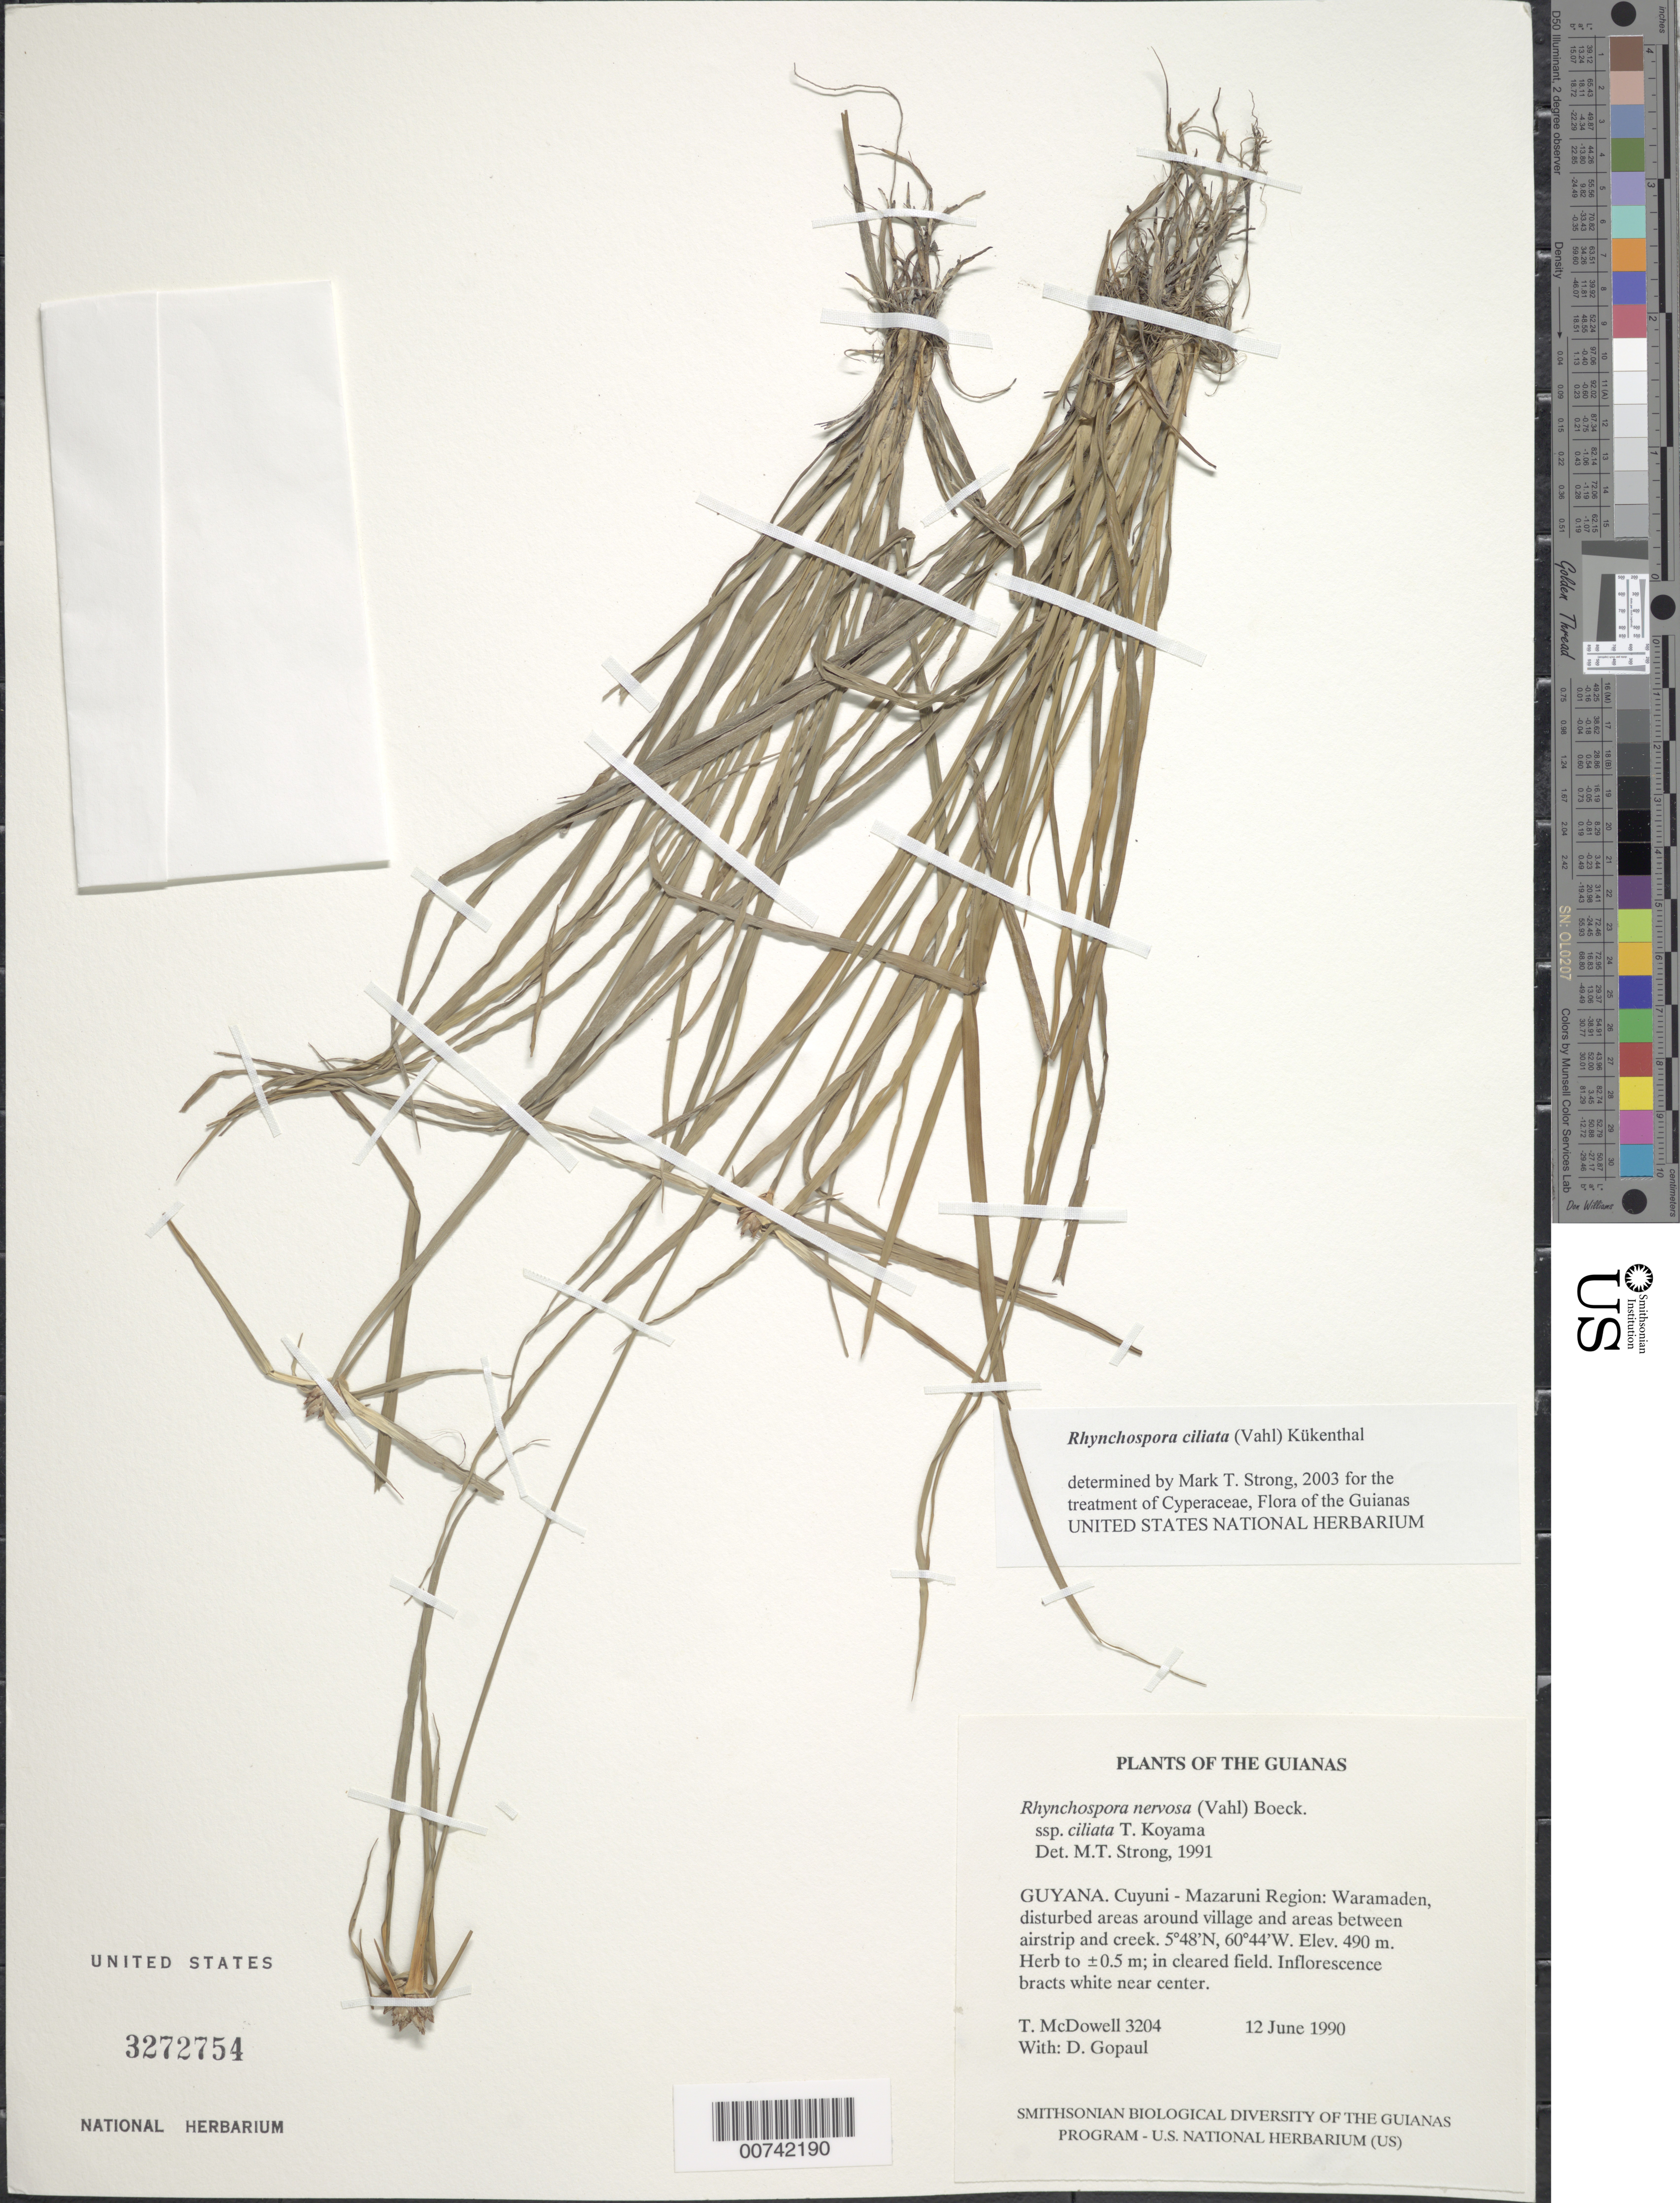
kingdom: Plantae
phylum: Tracheophyta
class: Liliopsida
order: Poales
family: Cyperaceae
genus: Rhynchospora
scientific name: Rhynchospora ciliata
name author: (G. Mey.) Kük.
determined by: Strong, M. T., (US), Smithsonian Institution - National Museum of Natural History (UNITED STATES)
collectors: T. McDowell & D. Gopaul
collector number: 3204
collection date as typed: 12 June 1990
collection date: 1990-06-12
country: Guyana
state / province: Cuyuni-Mazaruni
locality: Waramaden, around village and between airstrip and creek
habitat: Disturbed areas around village and disturbed woods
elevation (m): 490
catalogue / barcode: US 3272754